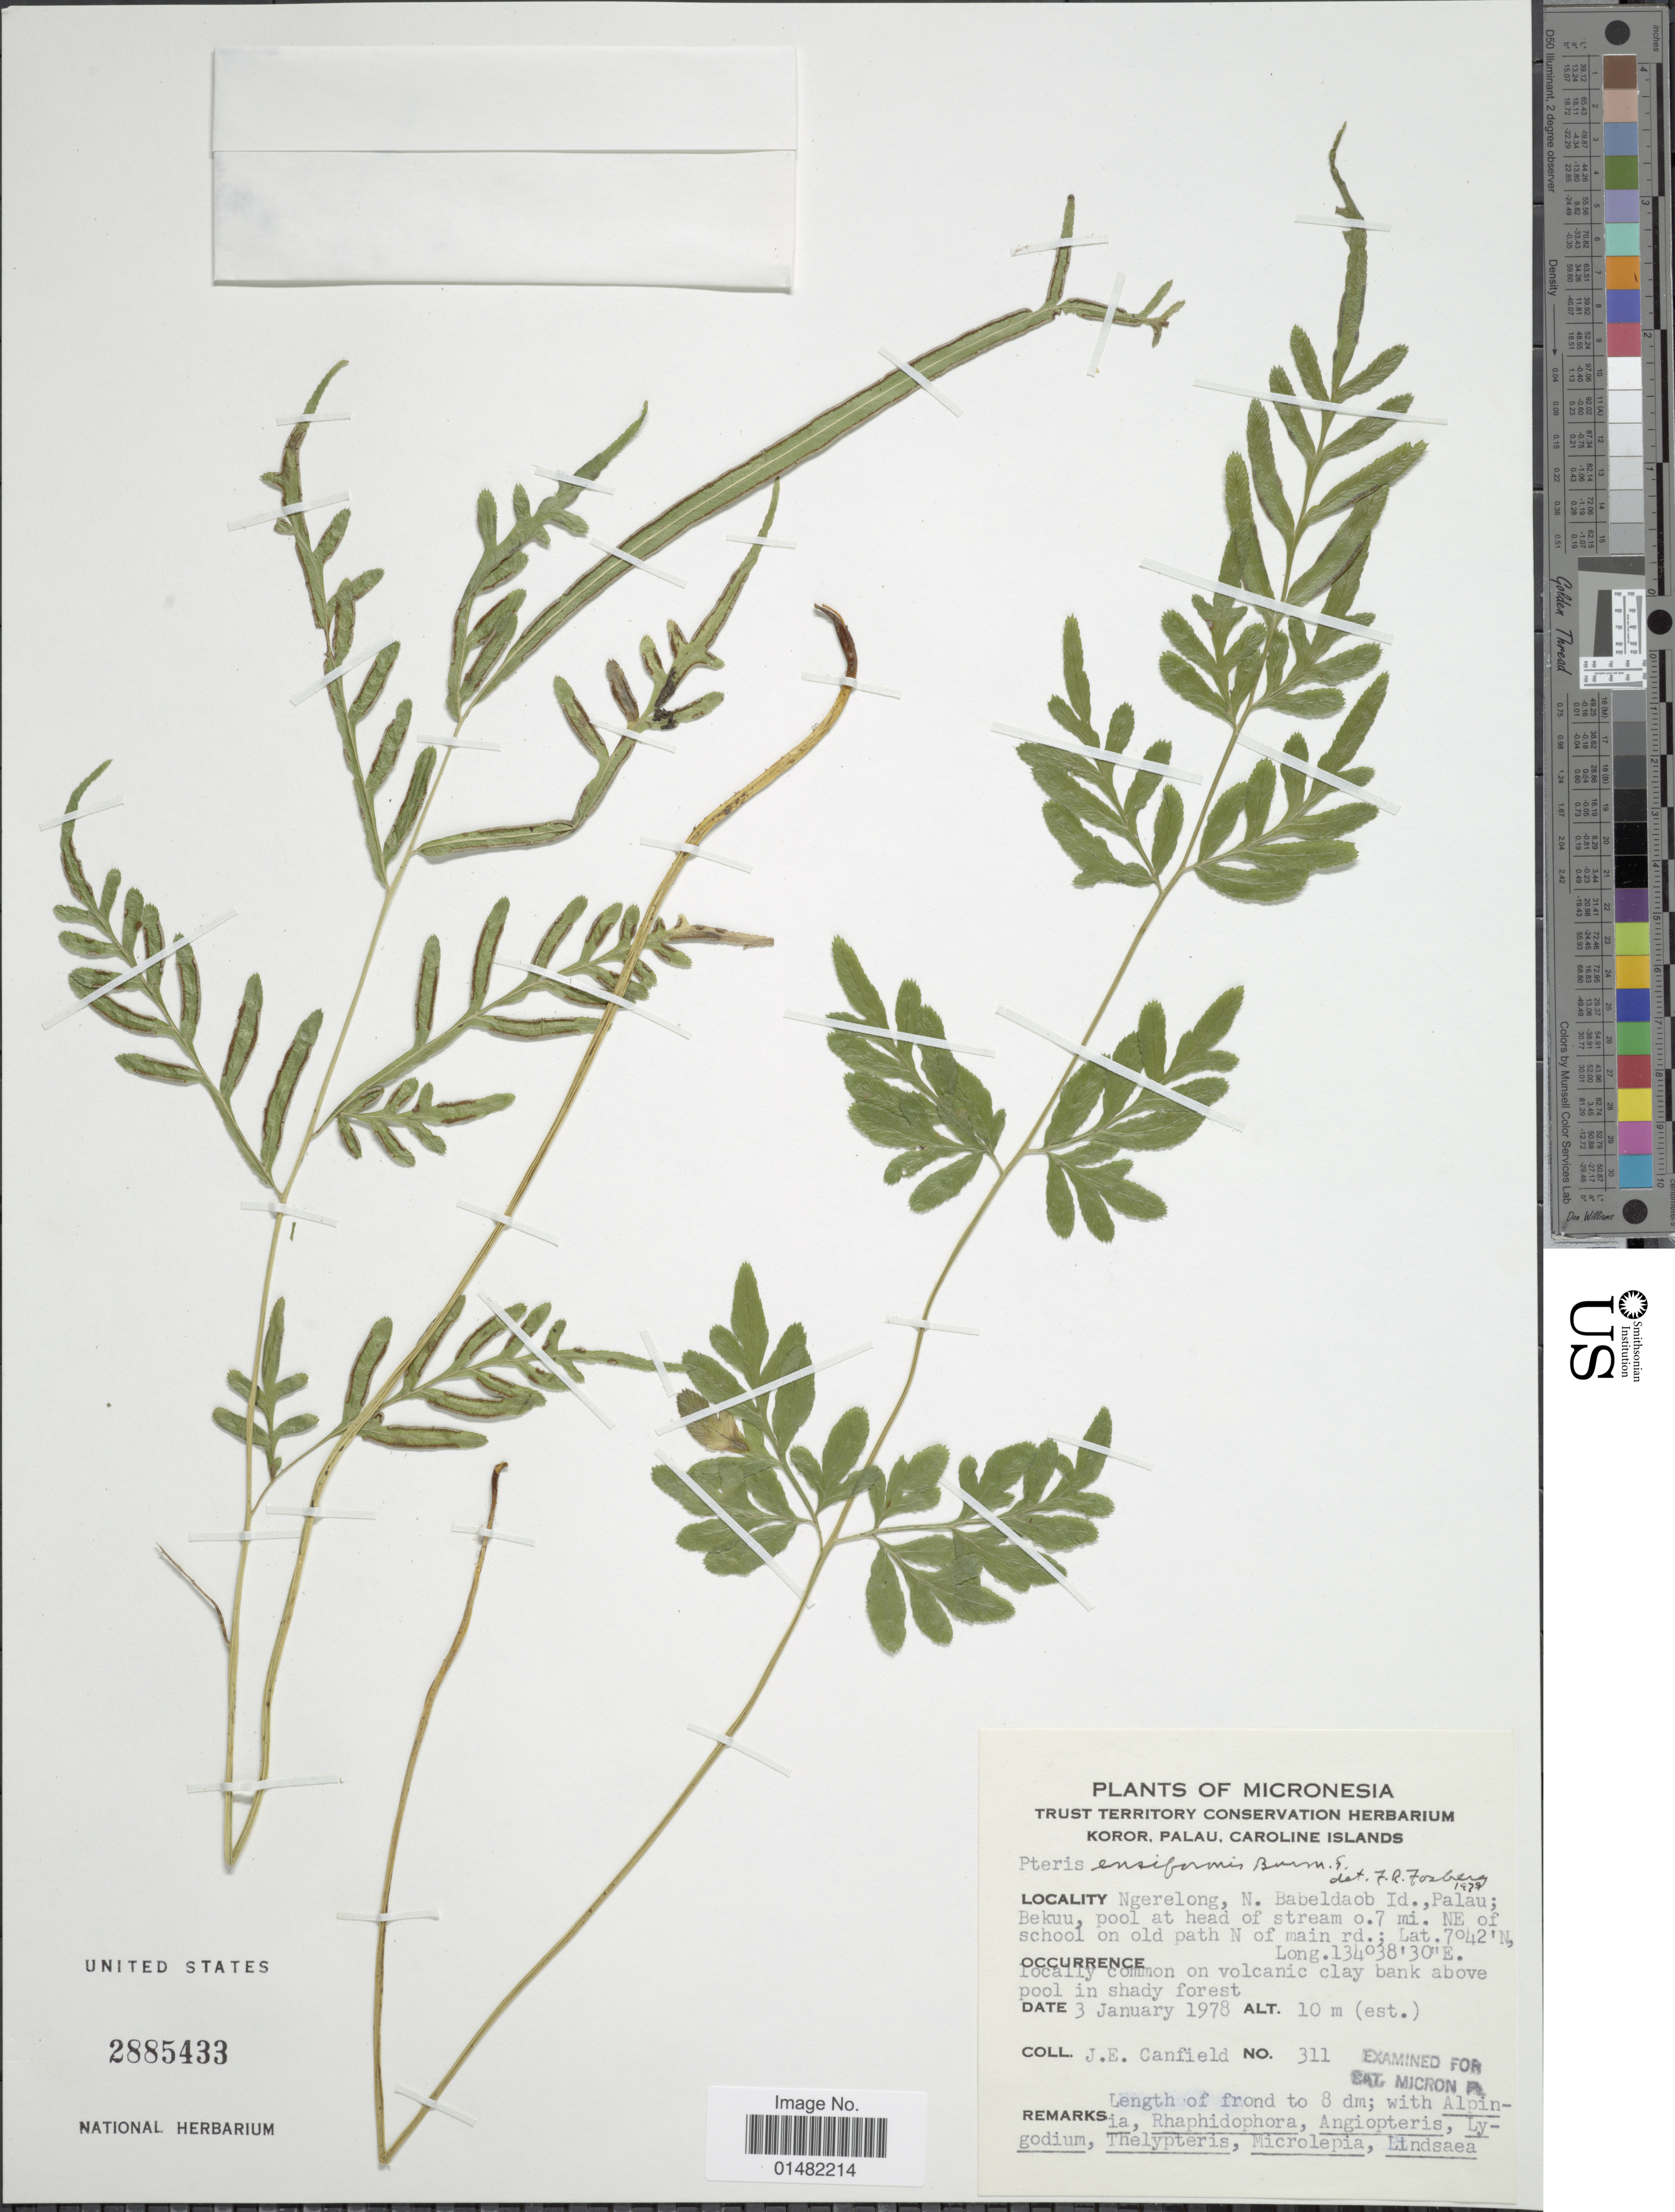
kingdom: Plantae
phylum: Tracheophyta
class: Polypodiopsida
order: Polypodiales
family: Pteridaceae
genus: Pteris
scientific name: Pteris ensiformis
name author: Burm. f.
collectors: J. E. Canfield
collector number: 311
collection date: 1978-01-03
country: Palau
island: Babeldaob [Babelthuap]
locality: Negerelong, N. Babeldaob Id., Palau; Bekuu, pool at head of stream 0.7 mi. NE of school on old path N of main road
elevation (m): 10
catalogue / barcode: US 2885433